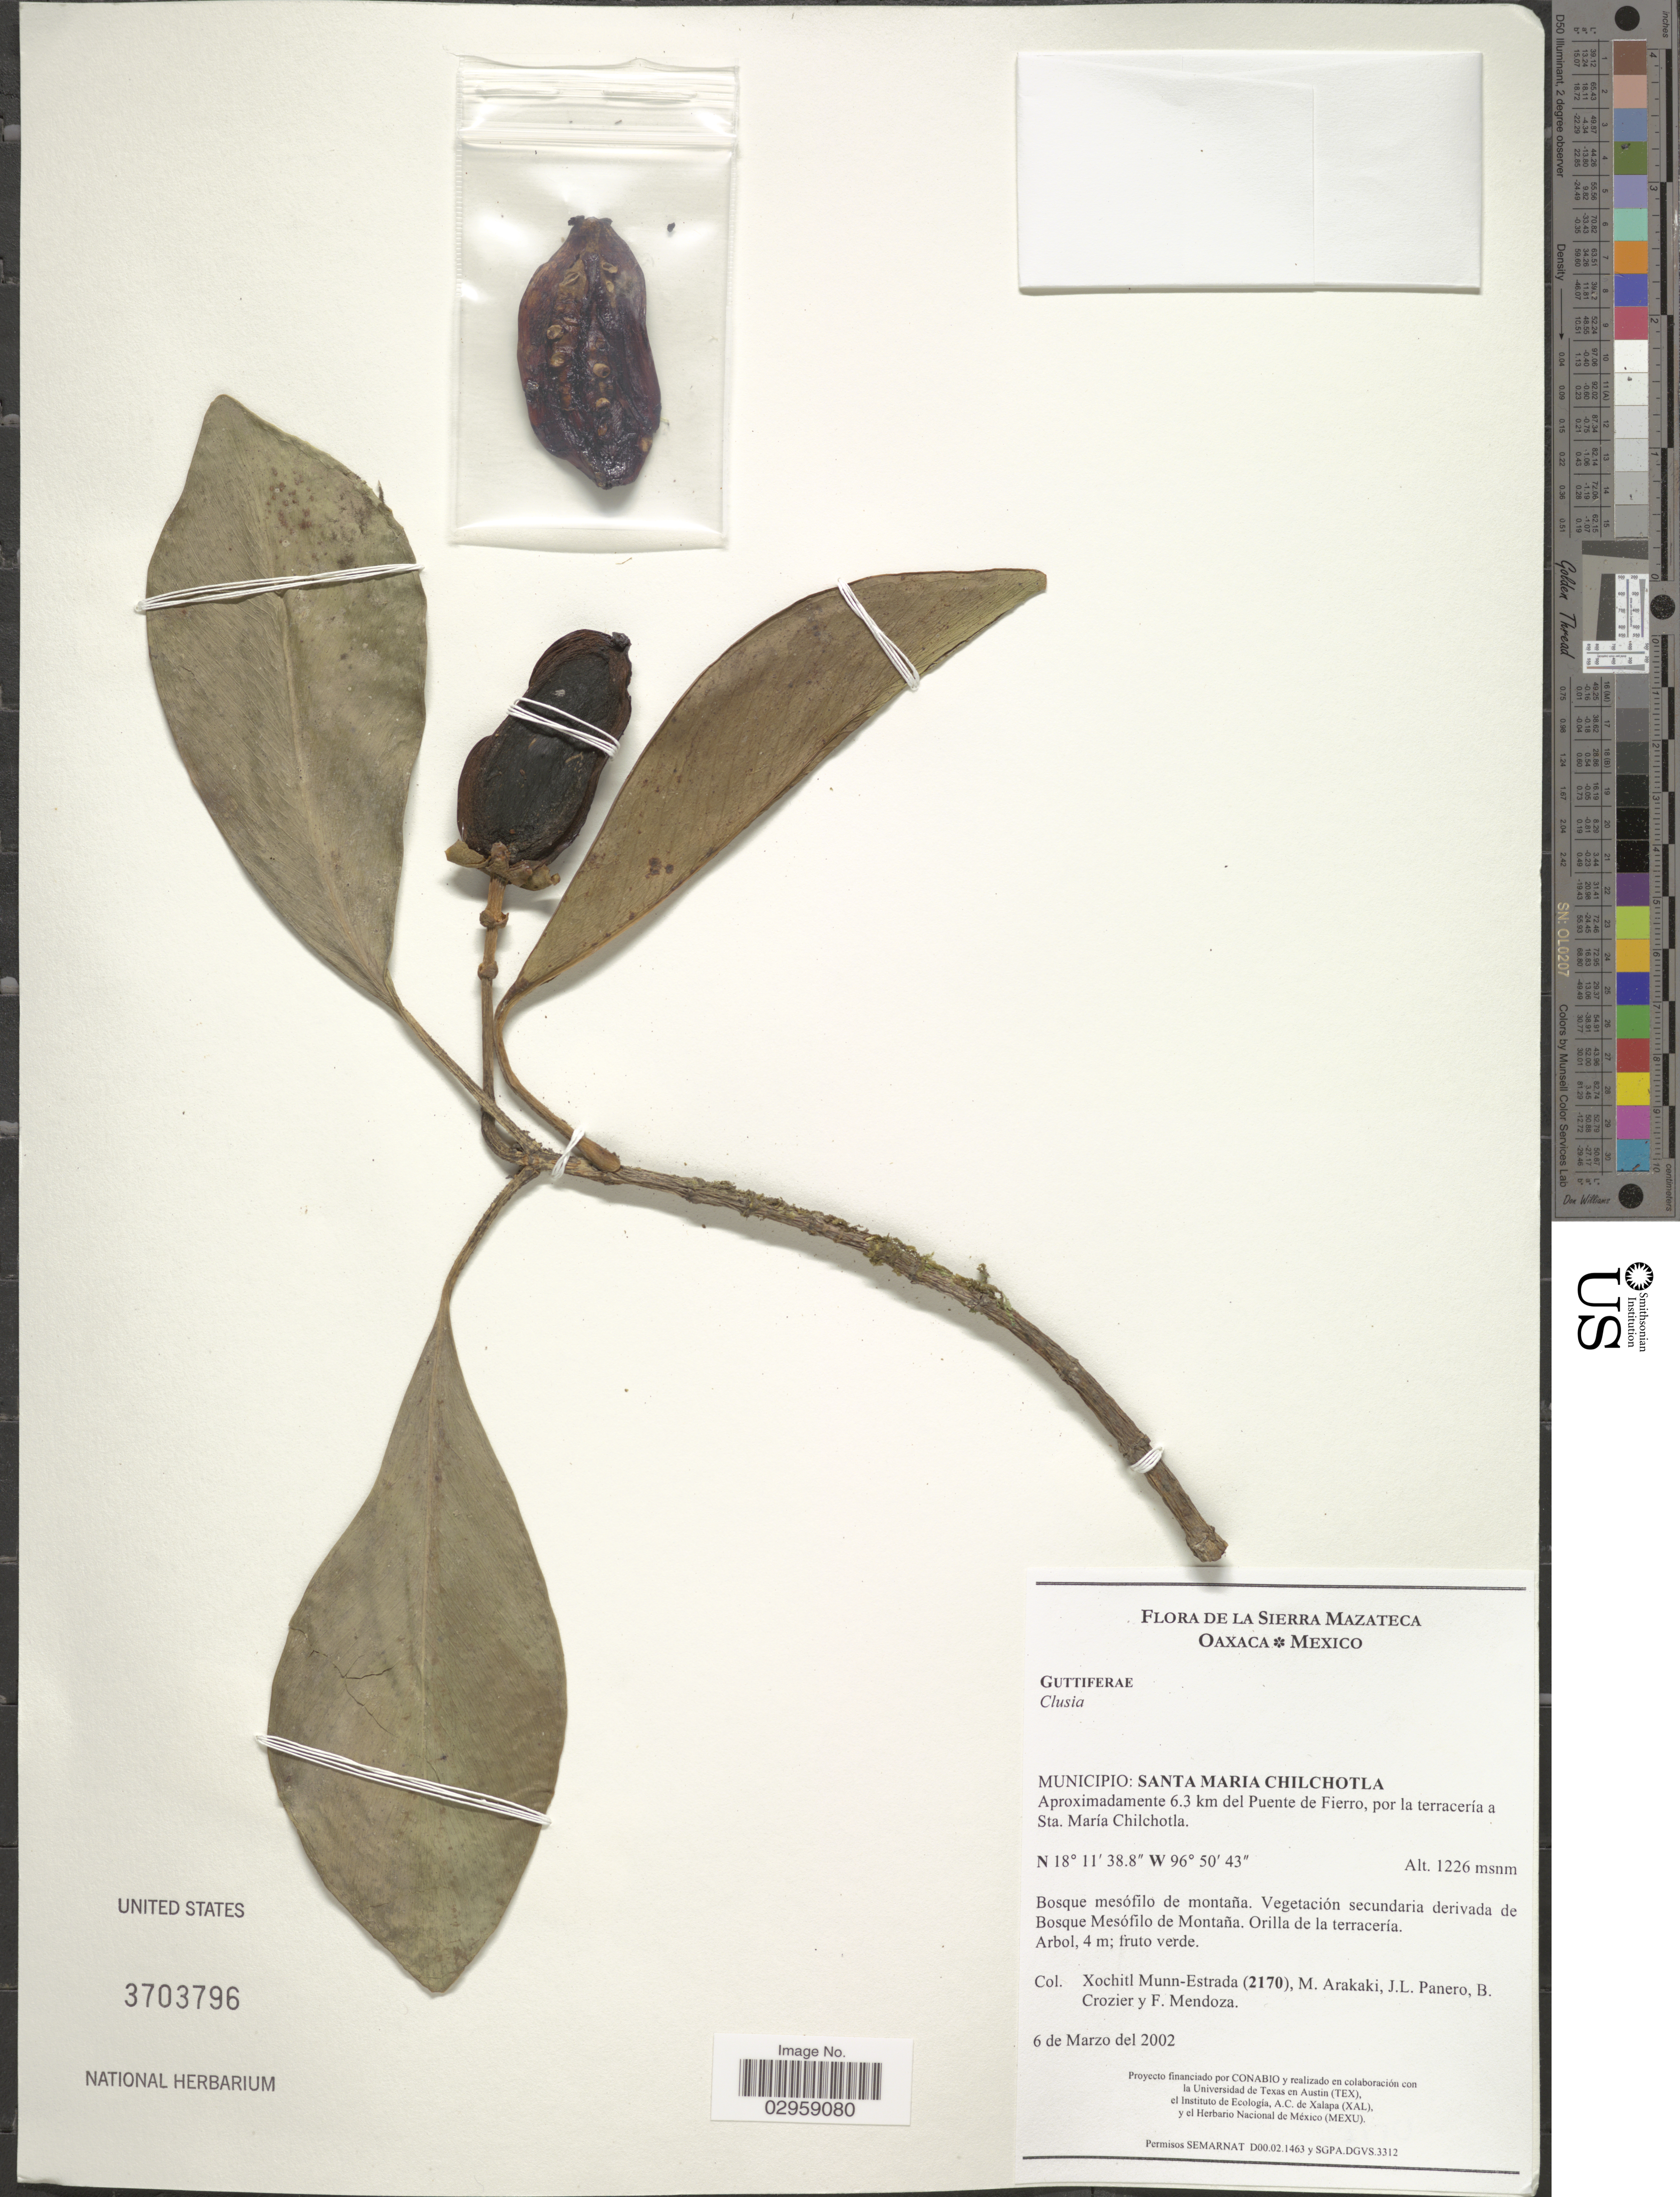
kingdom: Plantae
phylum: Tracheophyta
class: Magnoliopsida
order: Malpighiales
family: Clusiaceae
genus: Clusia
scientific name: Clusia sp.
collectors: X. Munn-Estrada, M. Arakaki, J. L. Panero, B. Crozier & F. Mendoza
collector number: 2170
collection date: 2002-03-06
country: Mexico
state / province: Oaxaca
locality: La Sierra Mazateca. Municipio: Santa Maria Chilchotla. Aproximadamente 6.3 km del Puente de Fierro, por la terracería a Sta. María Chilchotla.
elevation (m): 1226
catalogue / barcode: US 3703796